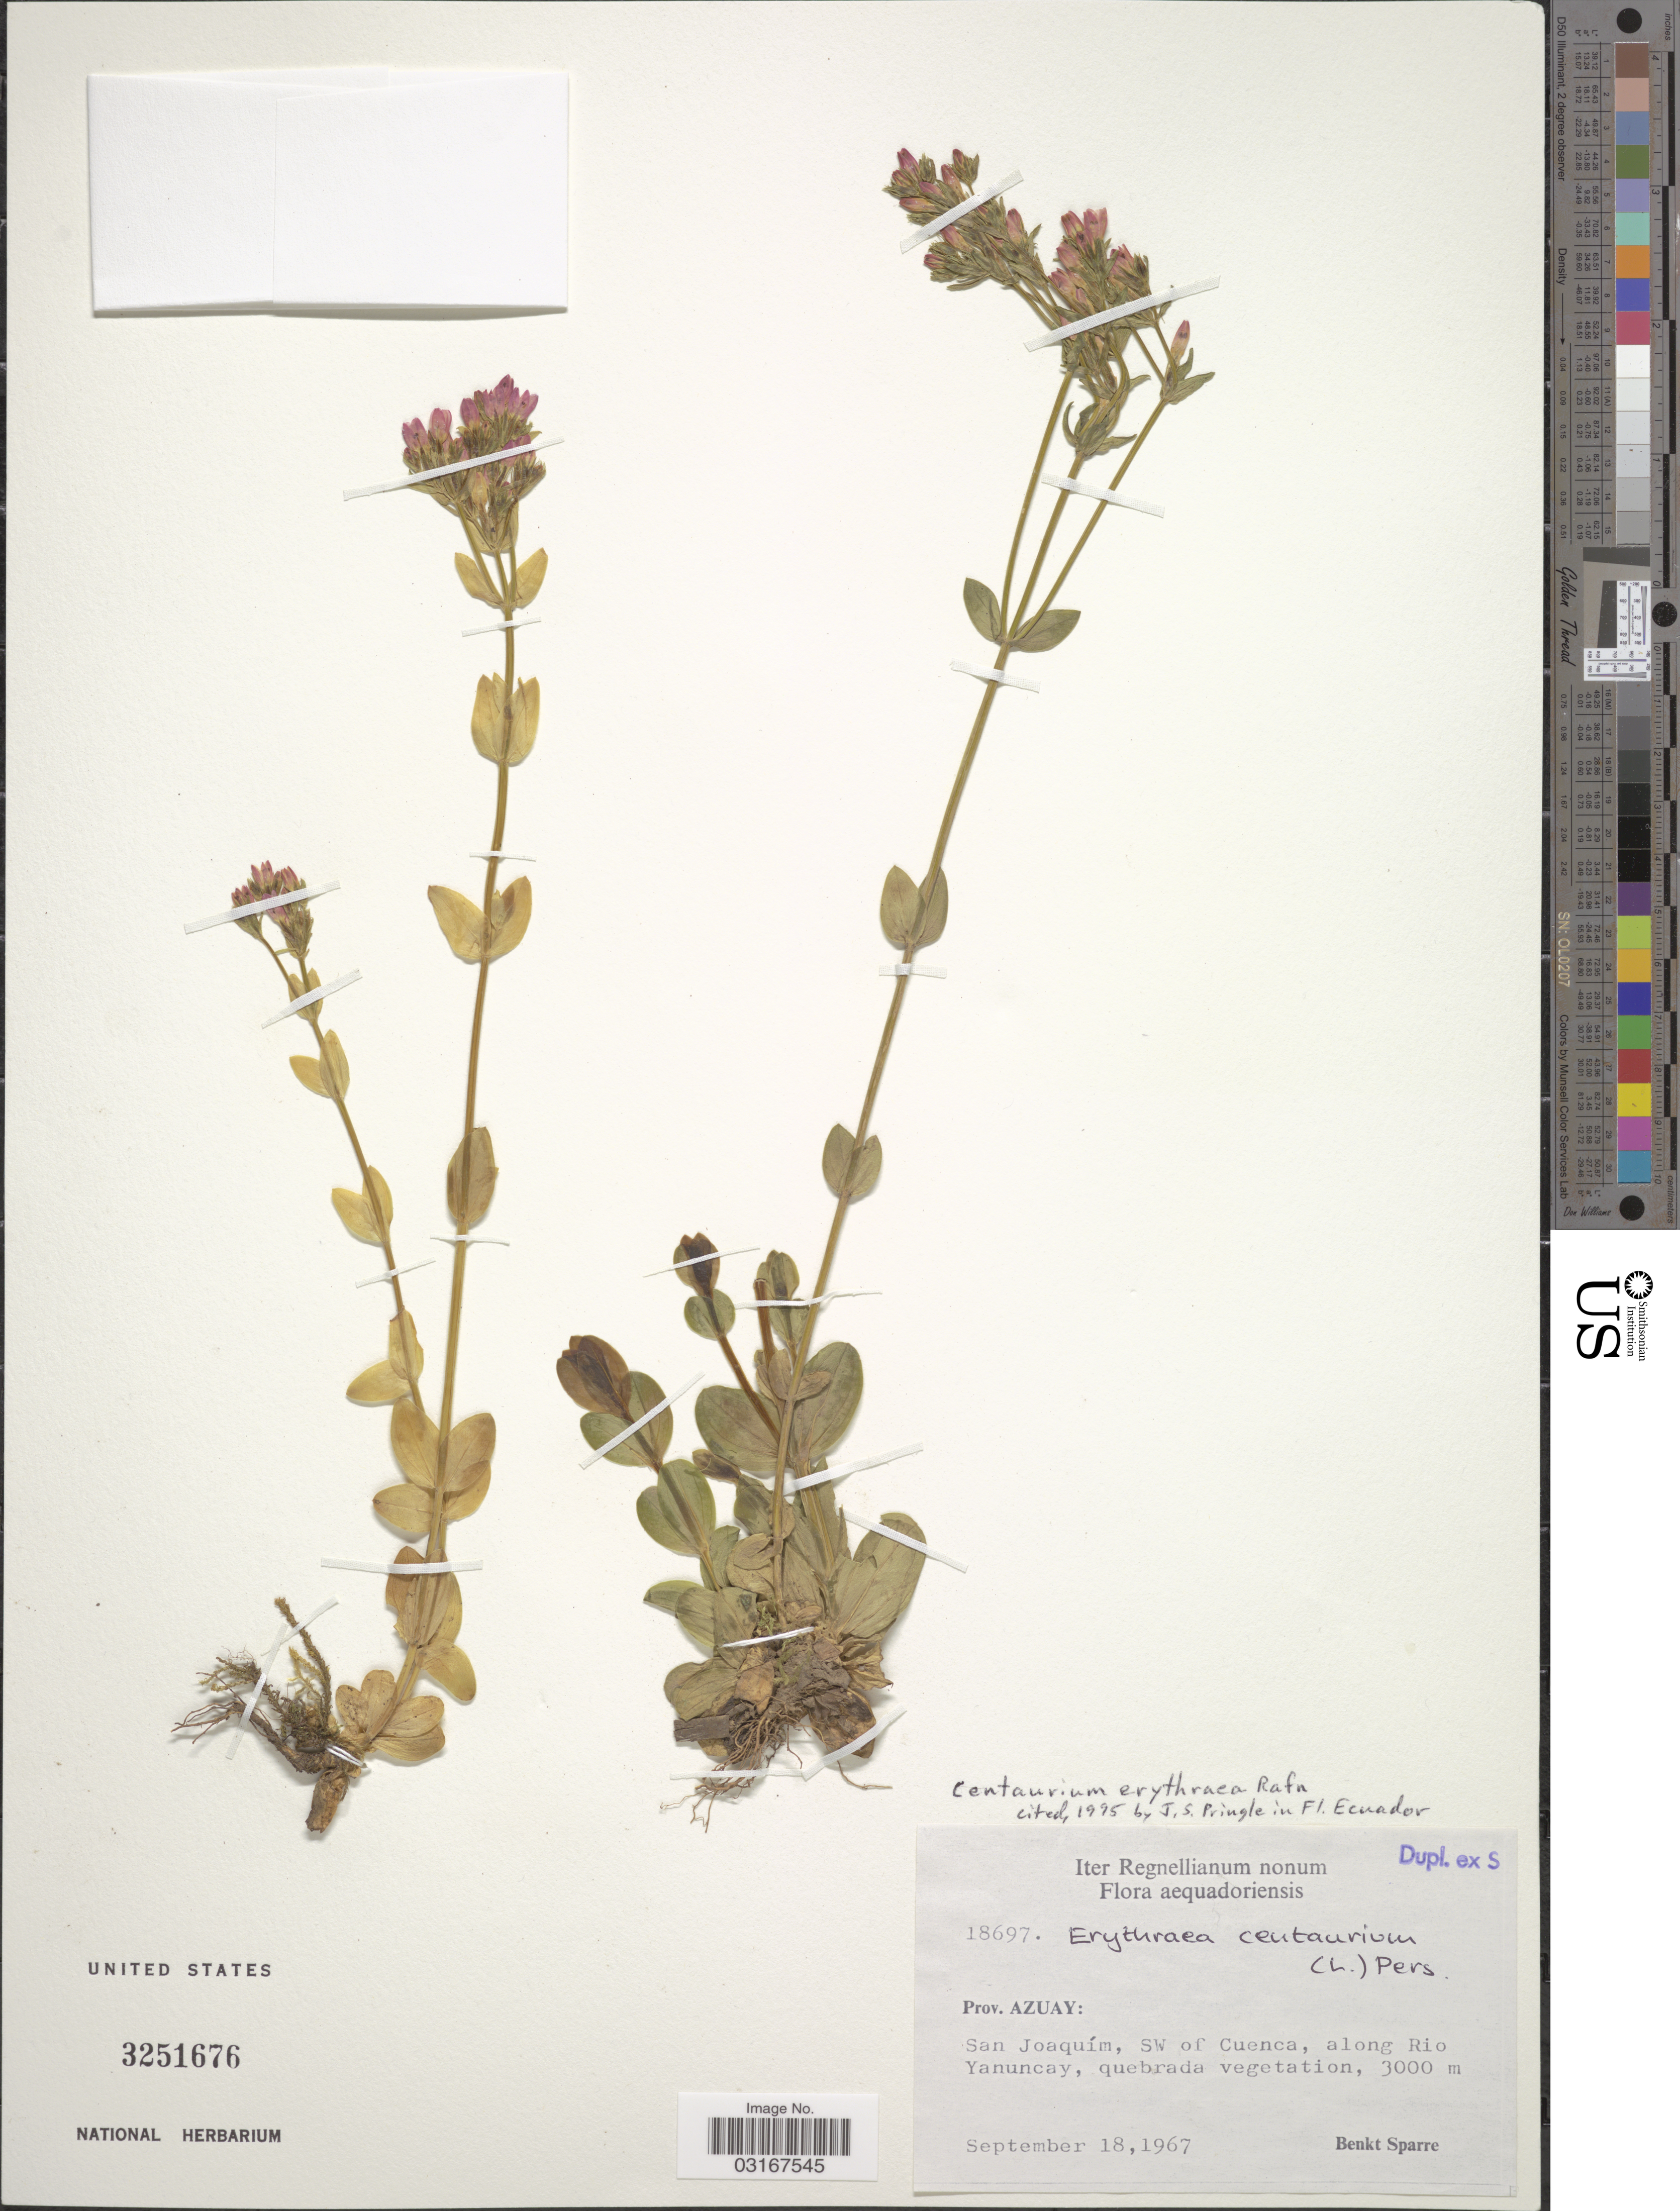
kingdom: Plantae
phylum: Tracheophyta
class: Magnoliopsida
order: Gentianales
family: Gentianaceae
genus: Centaurium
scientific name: Centaurium erythraea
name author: Rafn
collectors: B. Sparre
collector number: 18697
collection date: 1967-09-18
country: Ecuador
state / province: Azuay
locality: San Joaquím, SW of Cuenca, along Rio Yanuncay.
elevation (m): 3000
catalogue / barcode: US 3251676